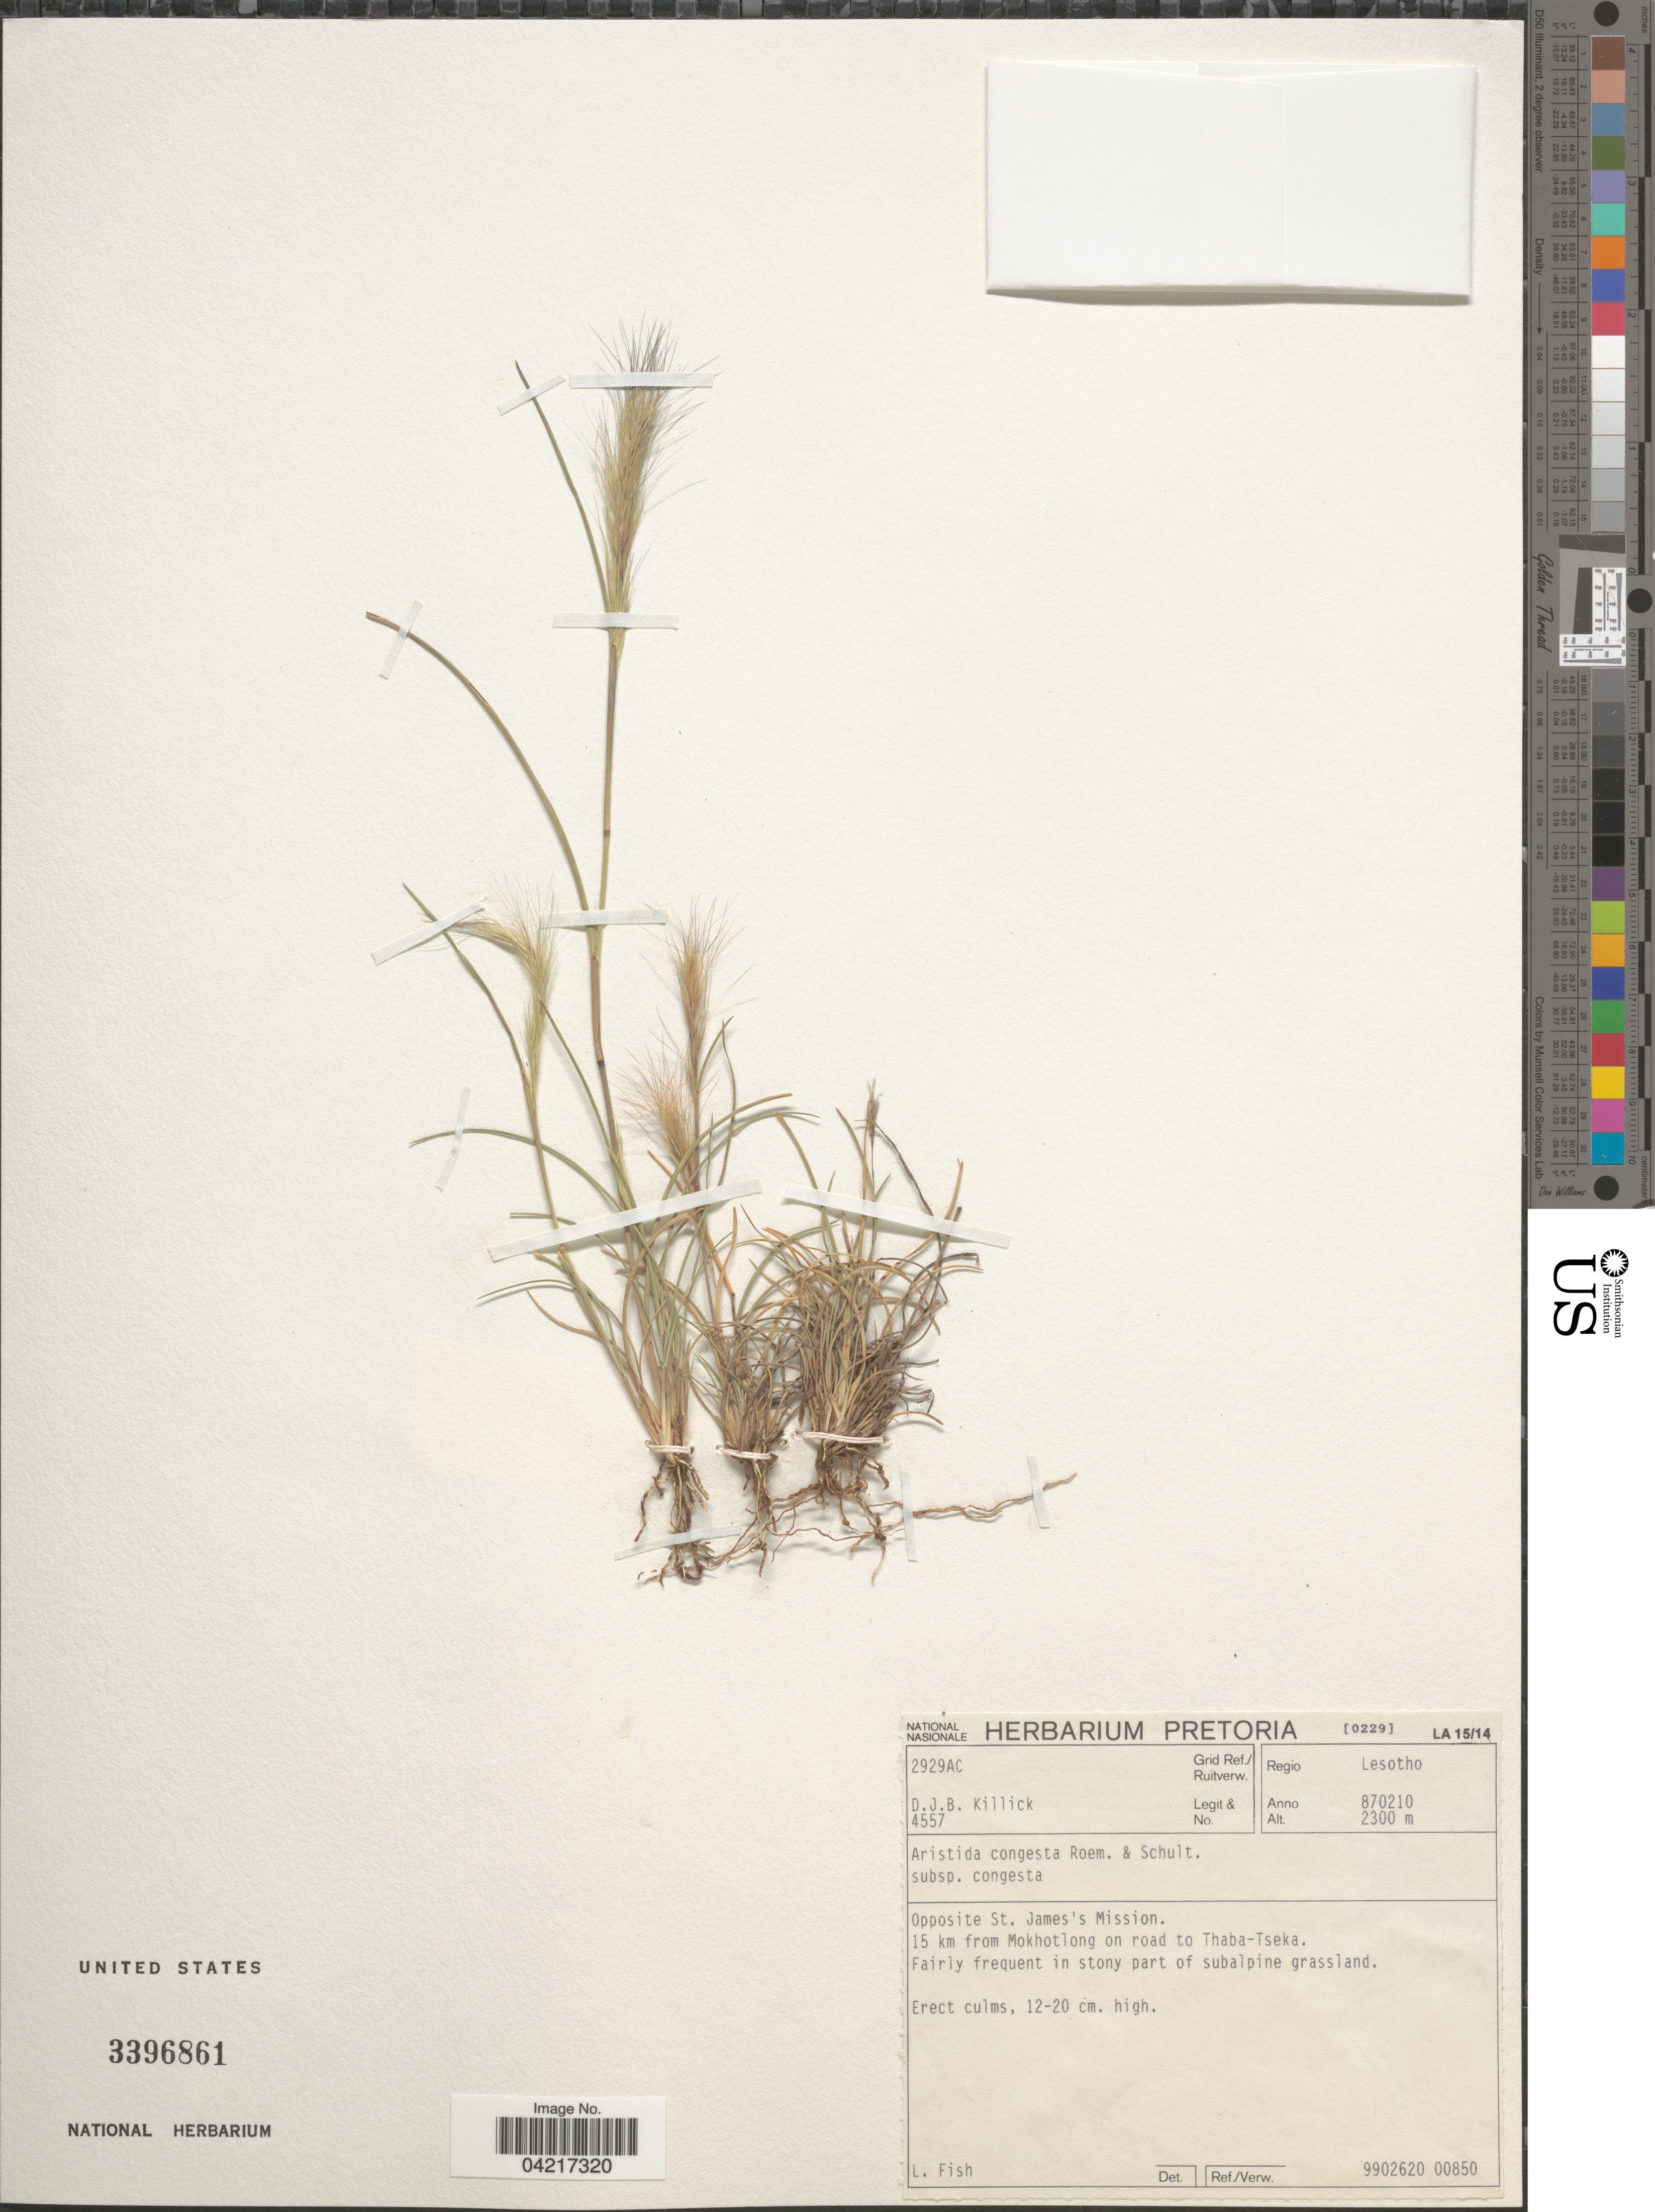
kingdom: Plantae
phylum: Tracheophyta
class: Liliopsida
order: Poales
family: Poaceae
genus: Aristida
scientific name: Aristida congesta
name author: Roem. & Schult.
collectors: D. Killick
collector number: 4557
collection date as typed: Transcribed d/m/y: 10/2/87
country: Lesotho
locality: Grid Ref./ Ruitverw. 2929AC. Regio Lesotho. Opposite St. James's Mission. 15 km from Mokhotlong on road to Thaba-Tseka.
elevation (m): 2300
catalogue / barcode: US 3396861